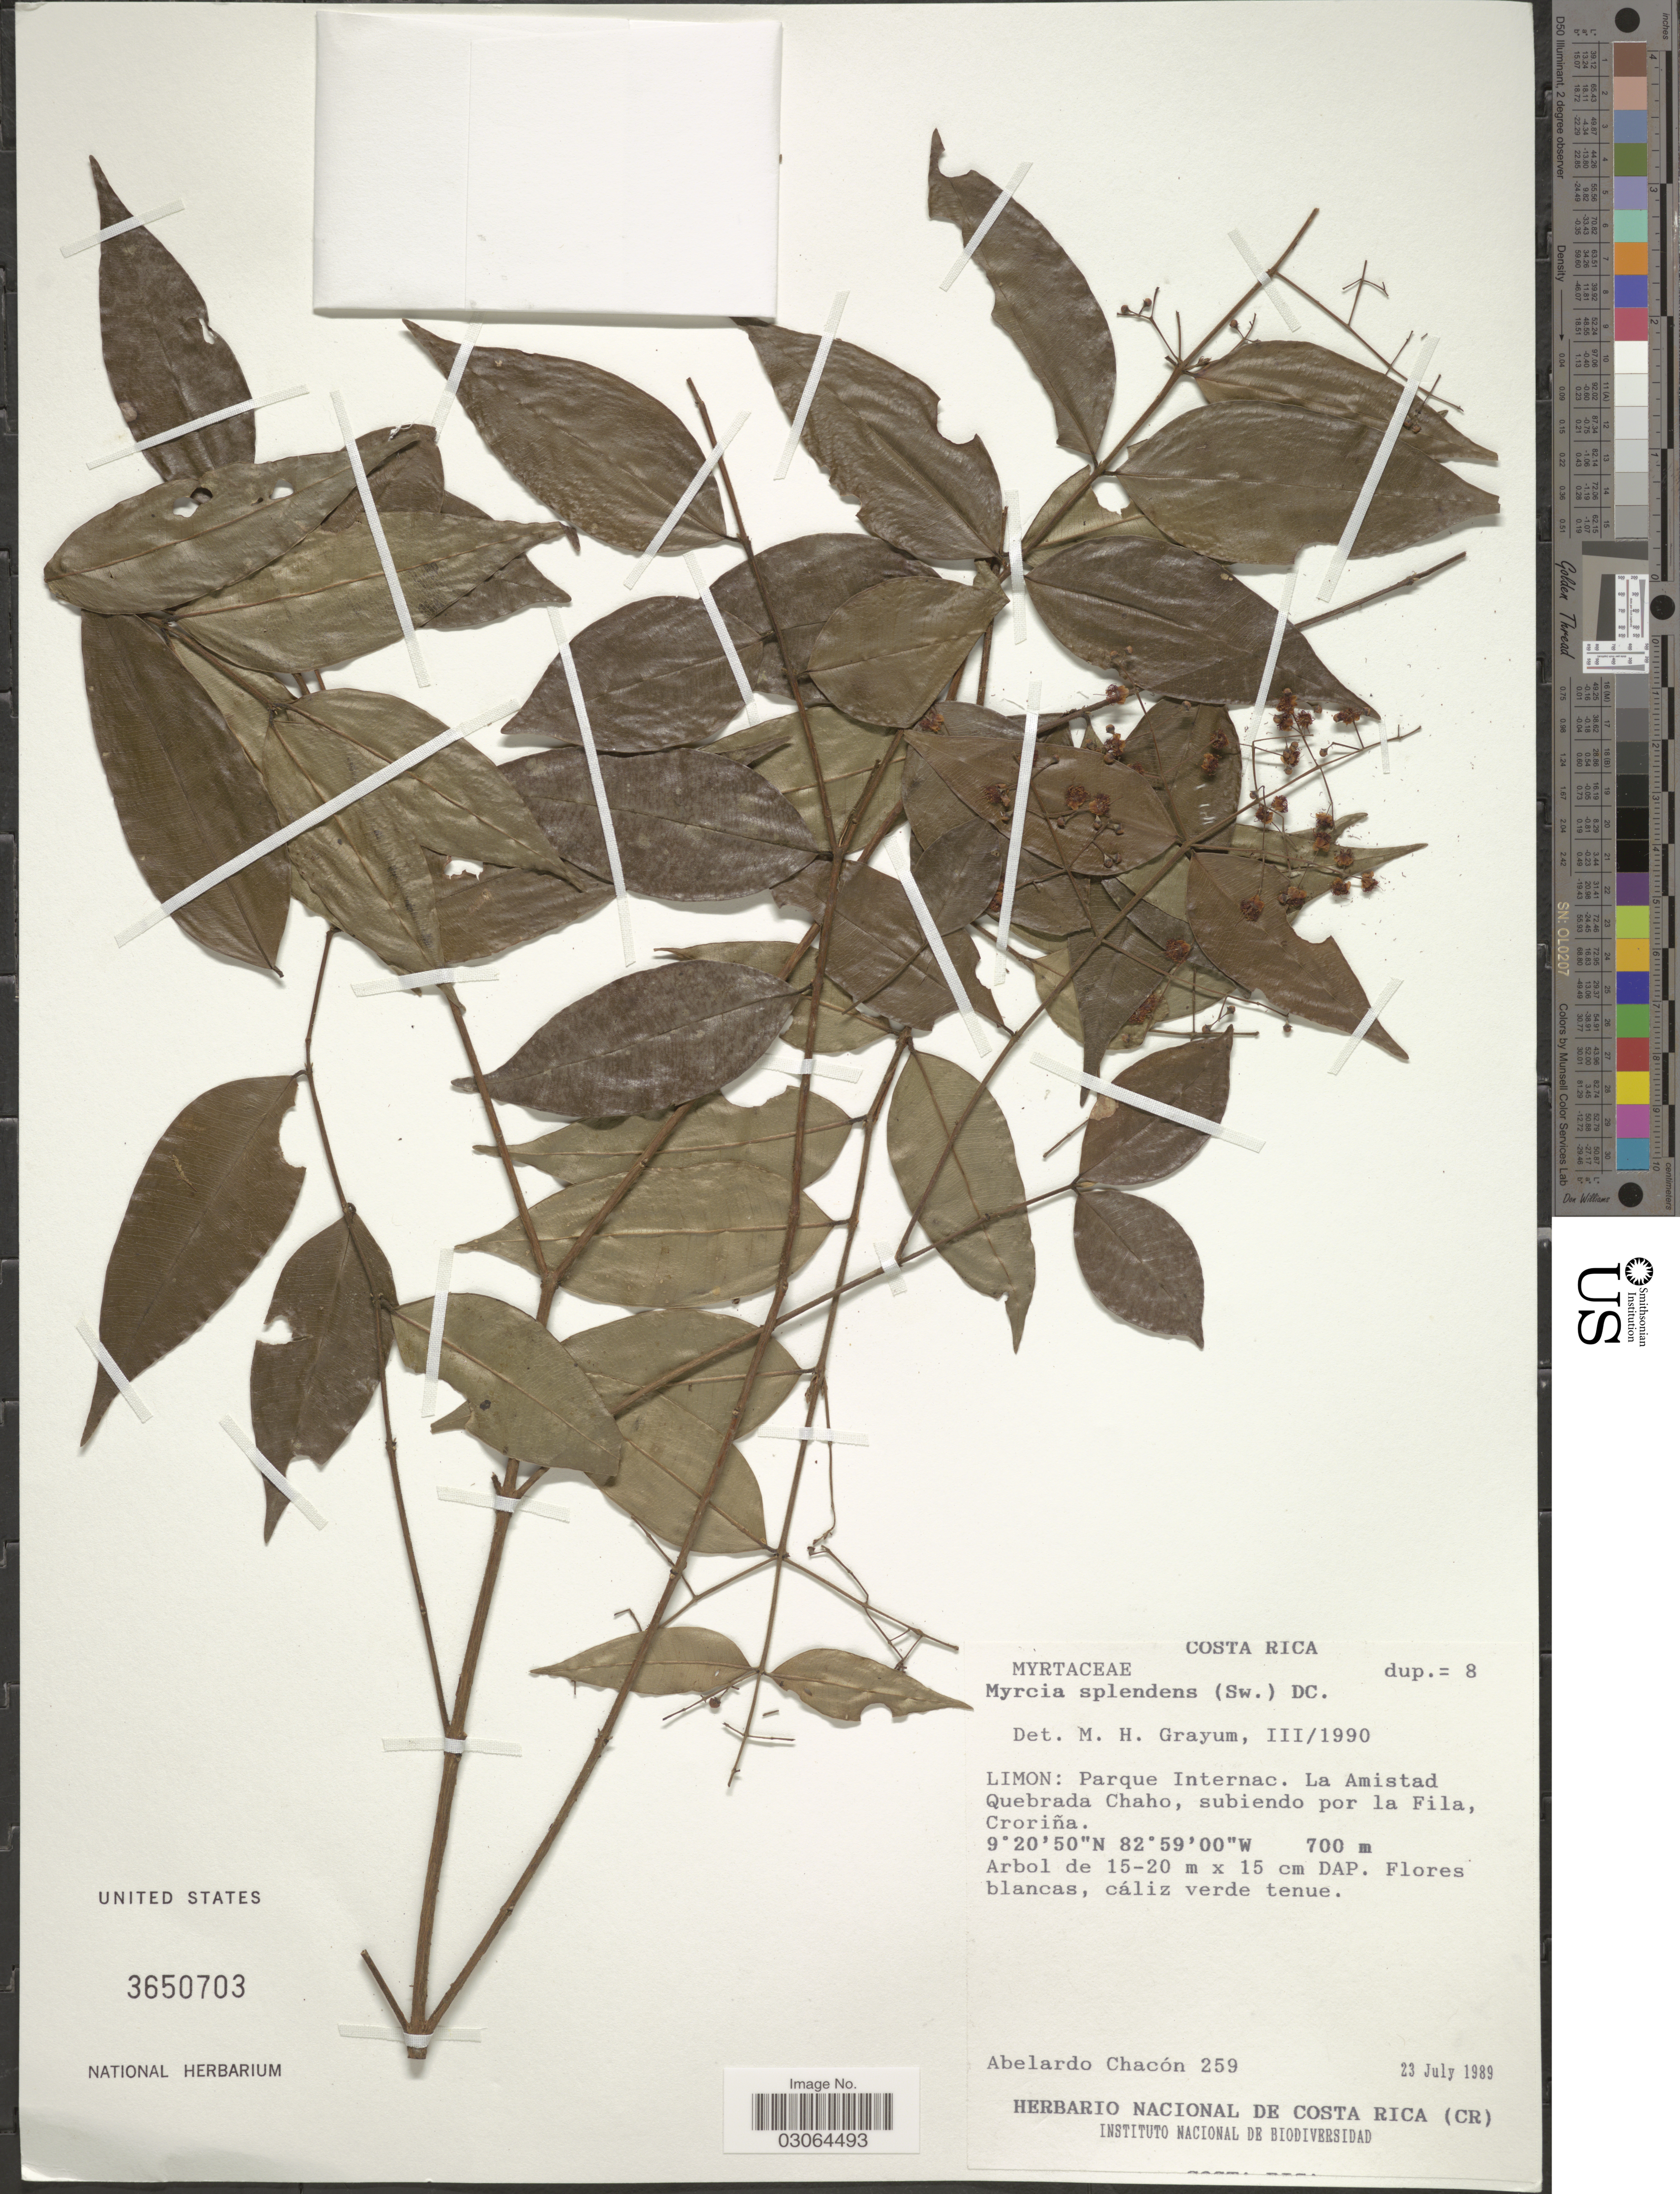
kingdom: Plantae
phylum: Tracheophyta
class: Magnoliopsida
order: Myrtales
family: Myrtaceae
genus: Myrcia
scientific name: Myrcia splendens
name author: (Sw.) DC.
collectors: A. Chacon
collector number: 259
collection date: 1989-07-23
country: Costa Rica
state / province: Limón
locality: Parque Internac. La Amistad, Quebrada Chaho, subiendo por la Fila, Croriña.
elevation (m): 700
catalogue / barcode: US 3650703